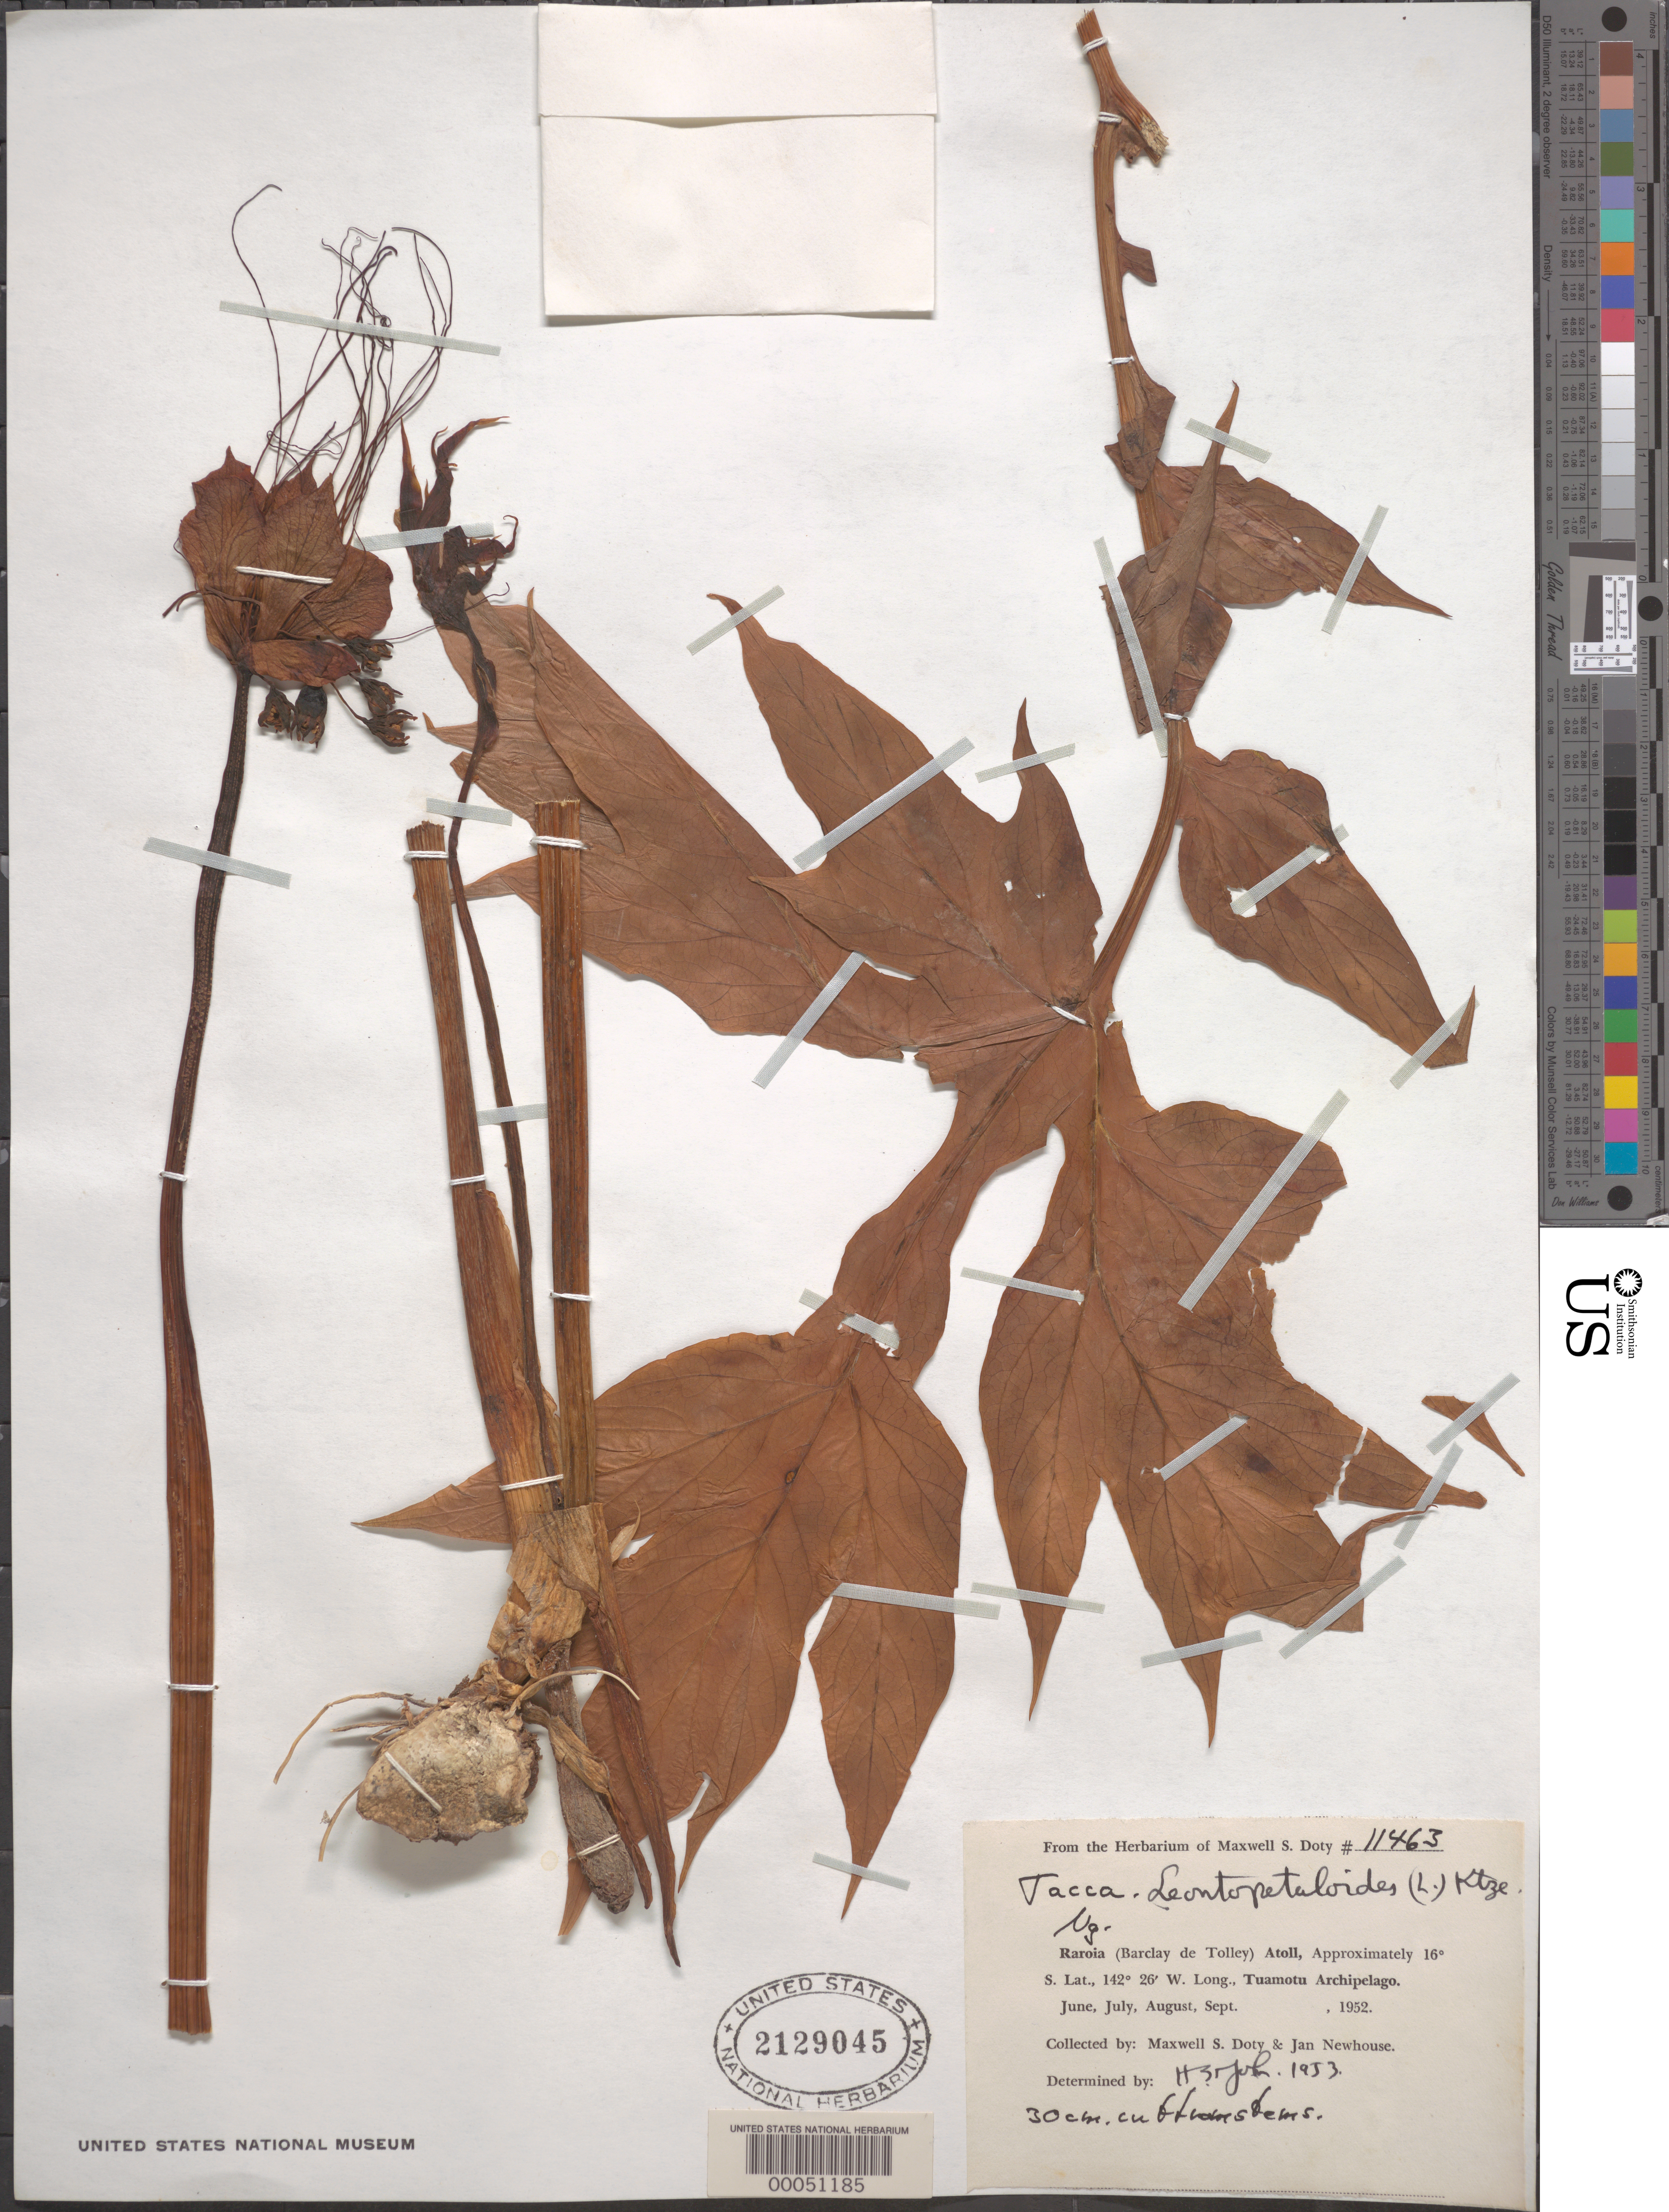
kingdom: Plantae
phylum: Tracheophyta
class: Liliopsida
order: Dioscoreales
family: Dioscoreaceae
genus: Tacca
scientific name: Tacca leontopetaloides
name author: (L.) Kuntze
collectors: M. S. Doty & J. Newhouse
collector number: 11463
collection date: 1952-06/1952-09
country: French Polynesia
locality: Raroia (Barclay de Tolley) Atoll, Tuamotu Archipelago.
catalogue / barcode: US 2129045